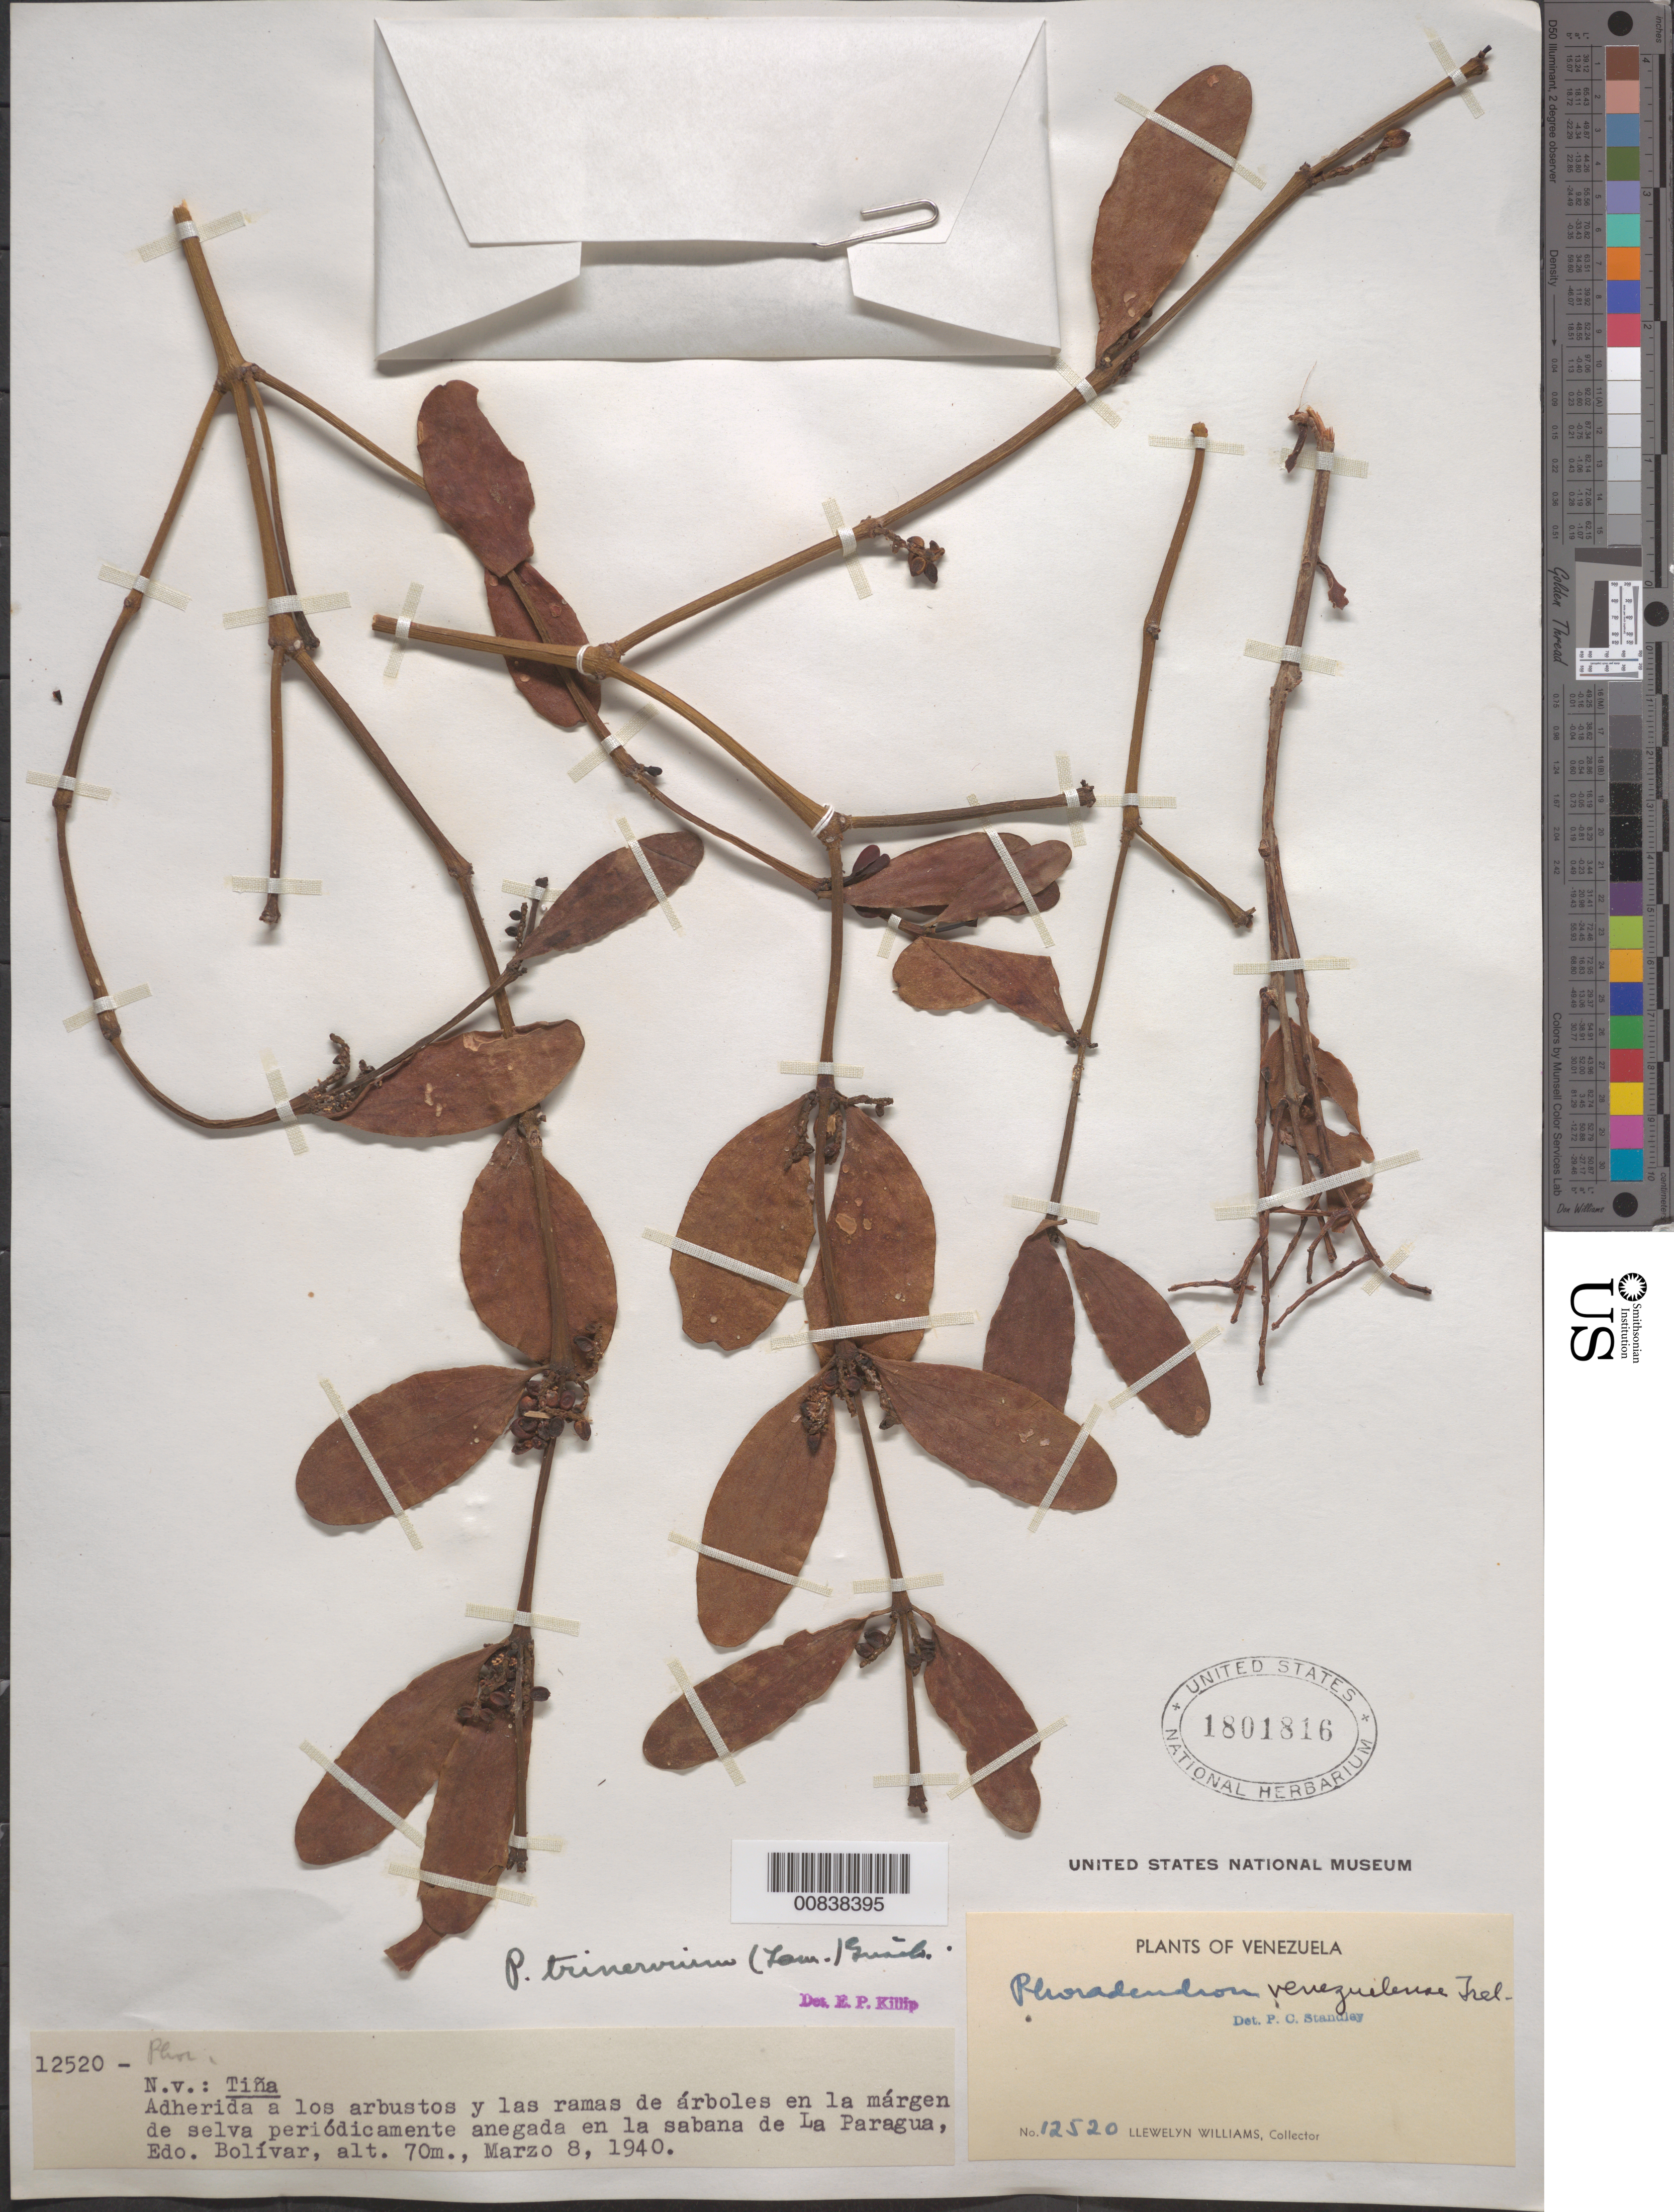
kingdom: Plantae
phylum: Tracheophyta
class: Magnoliopsida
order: Santalales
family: Viscaceae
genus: Phoradendron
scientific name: Phoradendron trinervium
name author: (Lam.) Griseb.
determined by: Killip, Ellsworth P.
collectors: Ll. Williams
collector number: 12520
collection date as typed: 8-Mar-40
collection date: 1940-03-08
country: Venezuela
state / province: Bolívar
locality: La Paragua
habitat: Adherida a los arbustos y las ramas de arboles en la margen de selva periodicamente anegada en la sabana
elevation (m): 70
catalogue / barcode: US 1801816